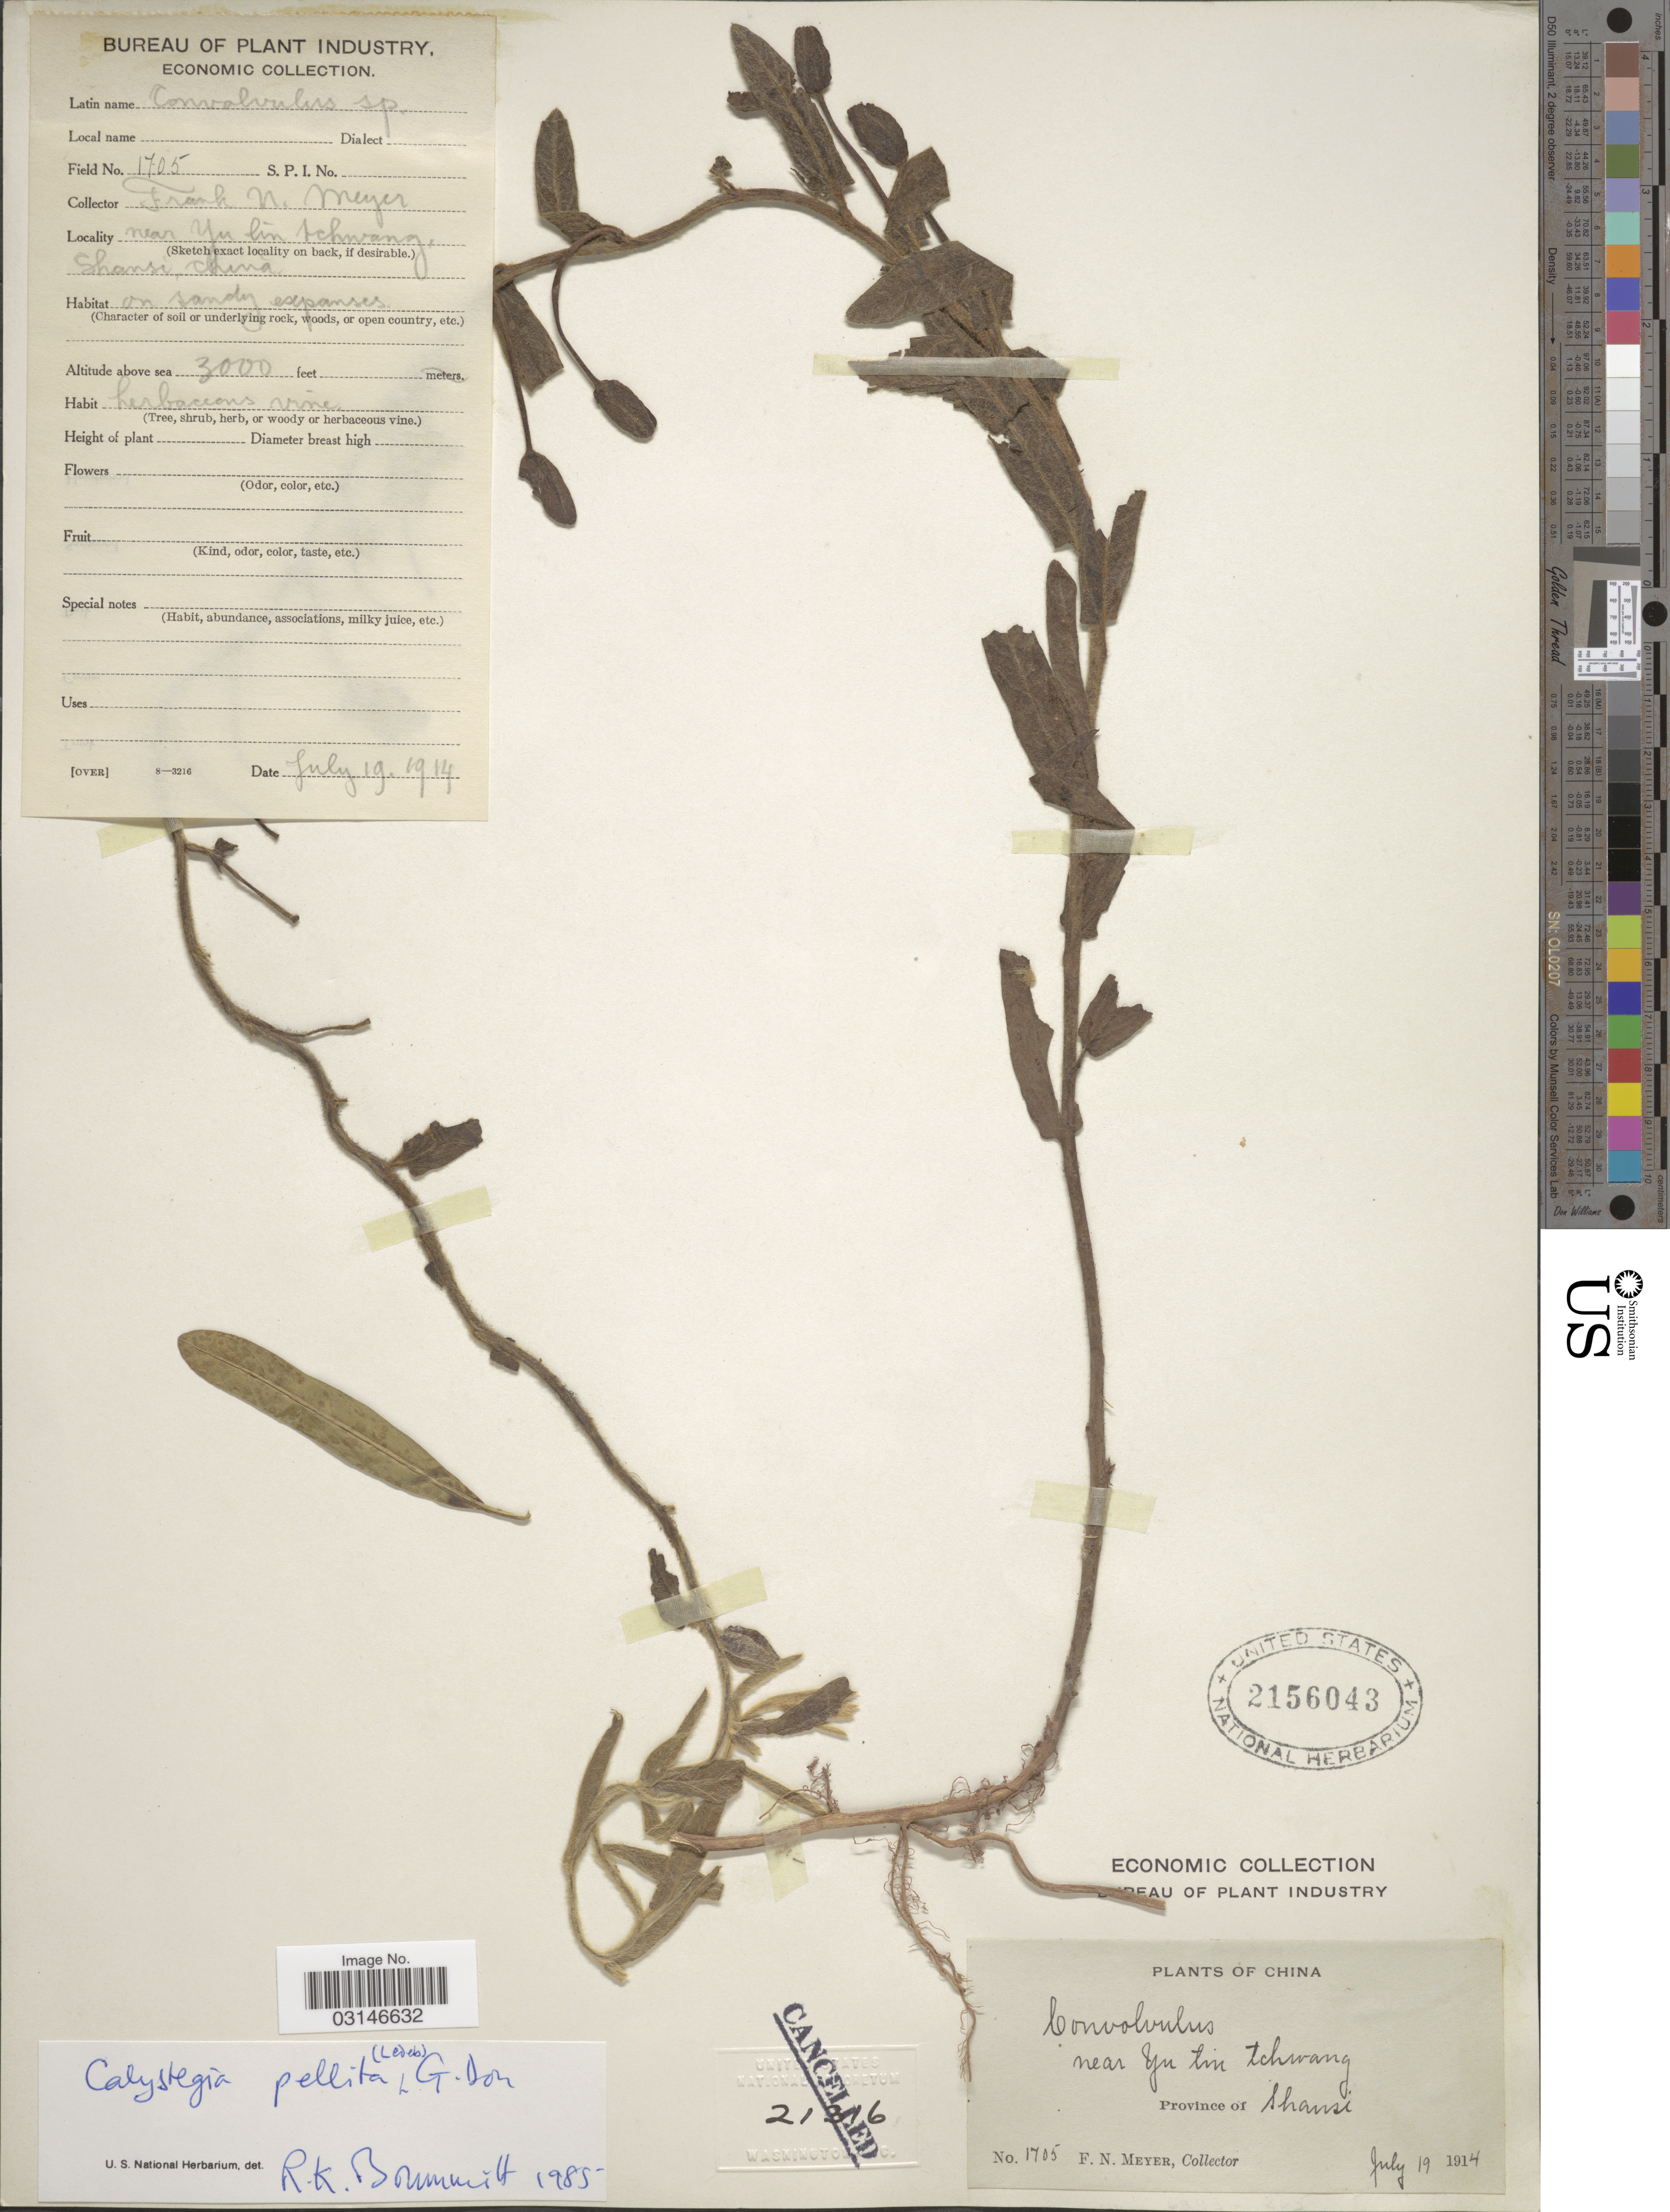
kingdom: Plantae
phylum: Tracheophyta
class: Magnoliopsida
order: Solanales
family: Convolvulaceae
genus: Calystegia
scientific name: Calystegia pellita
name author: (Ledeb.) G. Don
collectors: F. N. Meyer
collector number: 1705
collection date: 1914-07-19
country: China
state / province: Shanxi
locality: Near Yu tin [interpreted] tchwang. Province of Shansi.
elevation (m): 914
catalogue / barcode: US 2156043